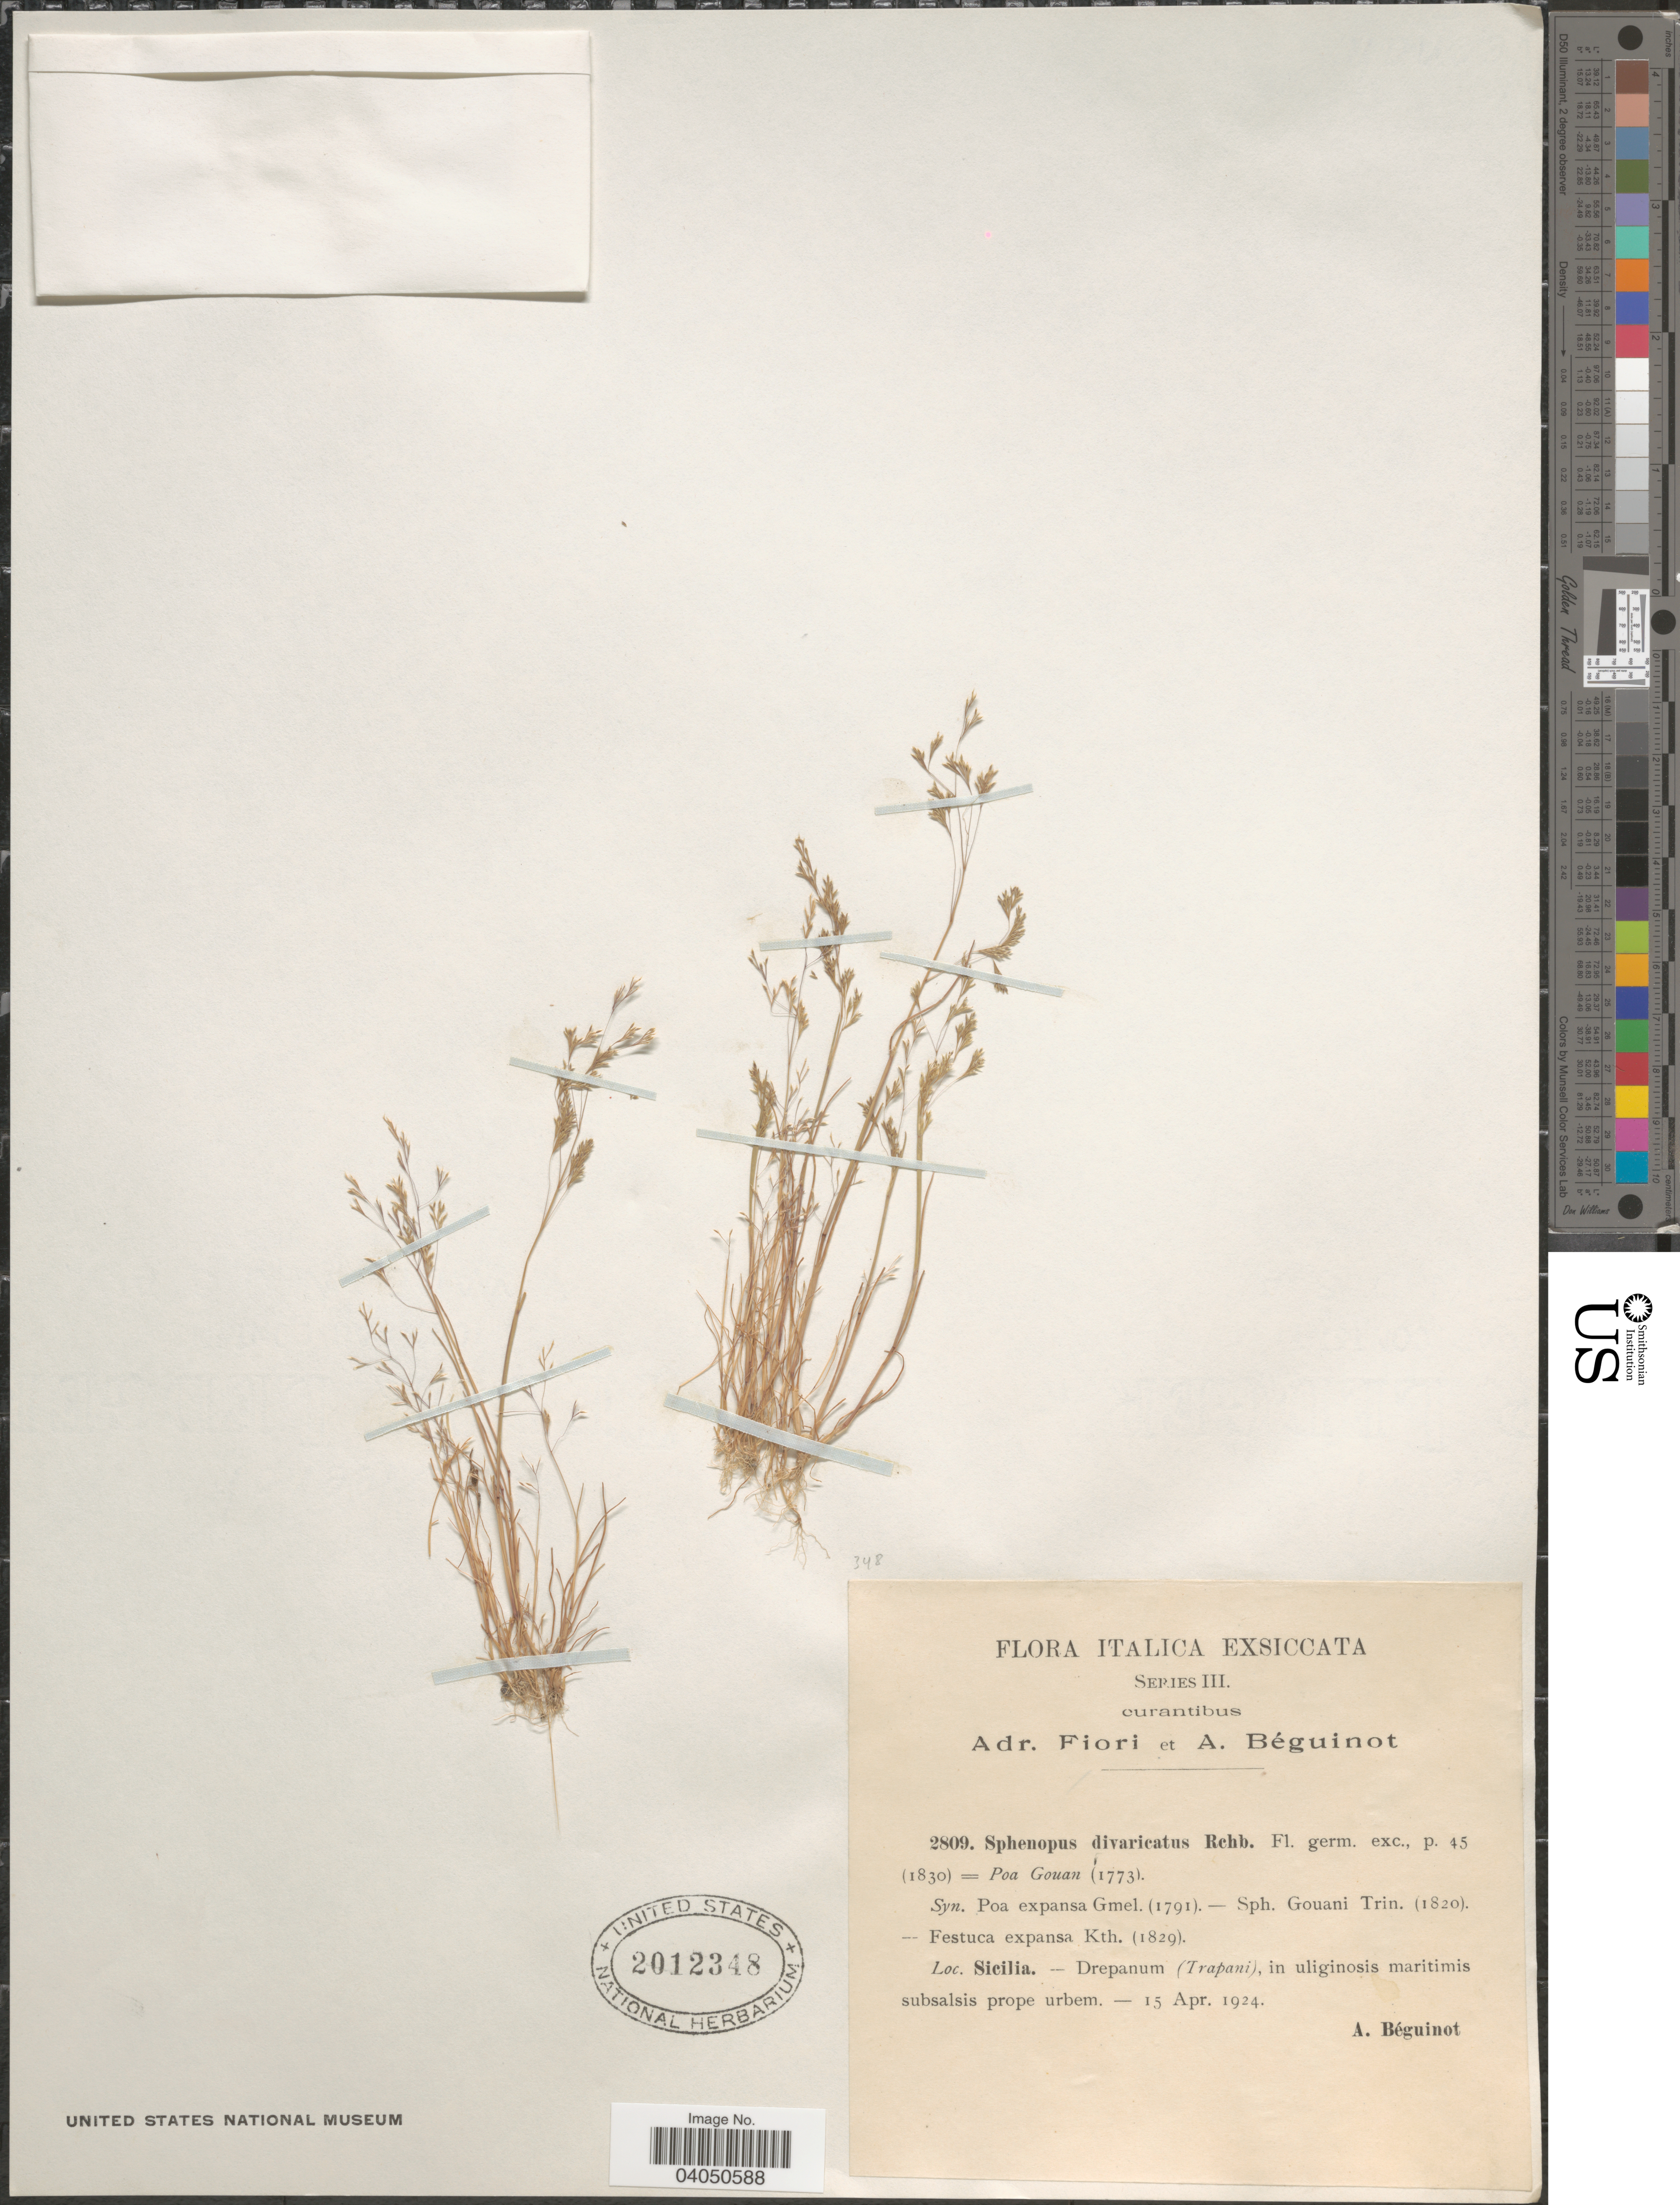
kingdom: Plantae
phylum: Tracheophyta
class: Liliopsida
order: Poales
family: Poaceae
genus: Sphenopus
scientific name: Sphenopus divaricatus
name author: (Gouan) Rchb.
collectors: A. Béguinot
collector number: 2809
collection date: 1924-04-15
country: Italy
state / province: Siciliana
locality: Sicilia.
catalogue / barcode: US 2012348